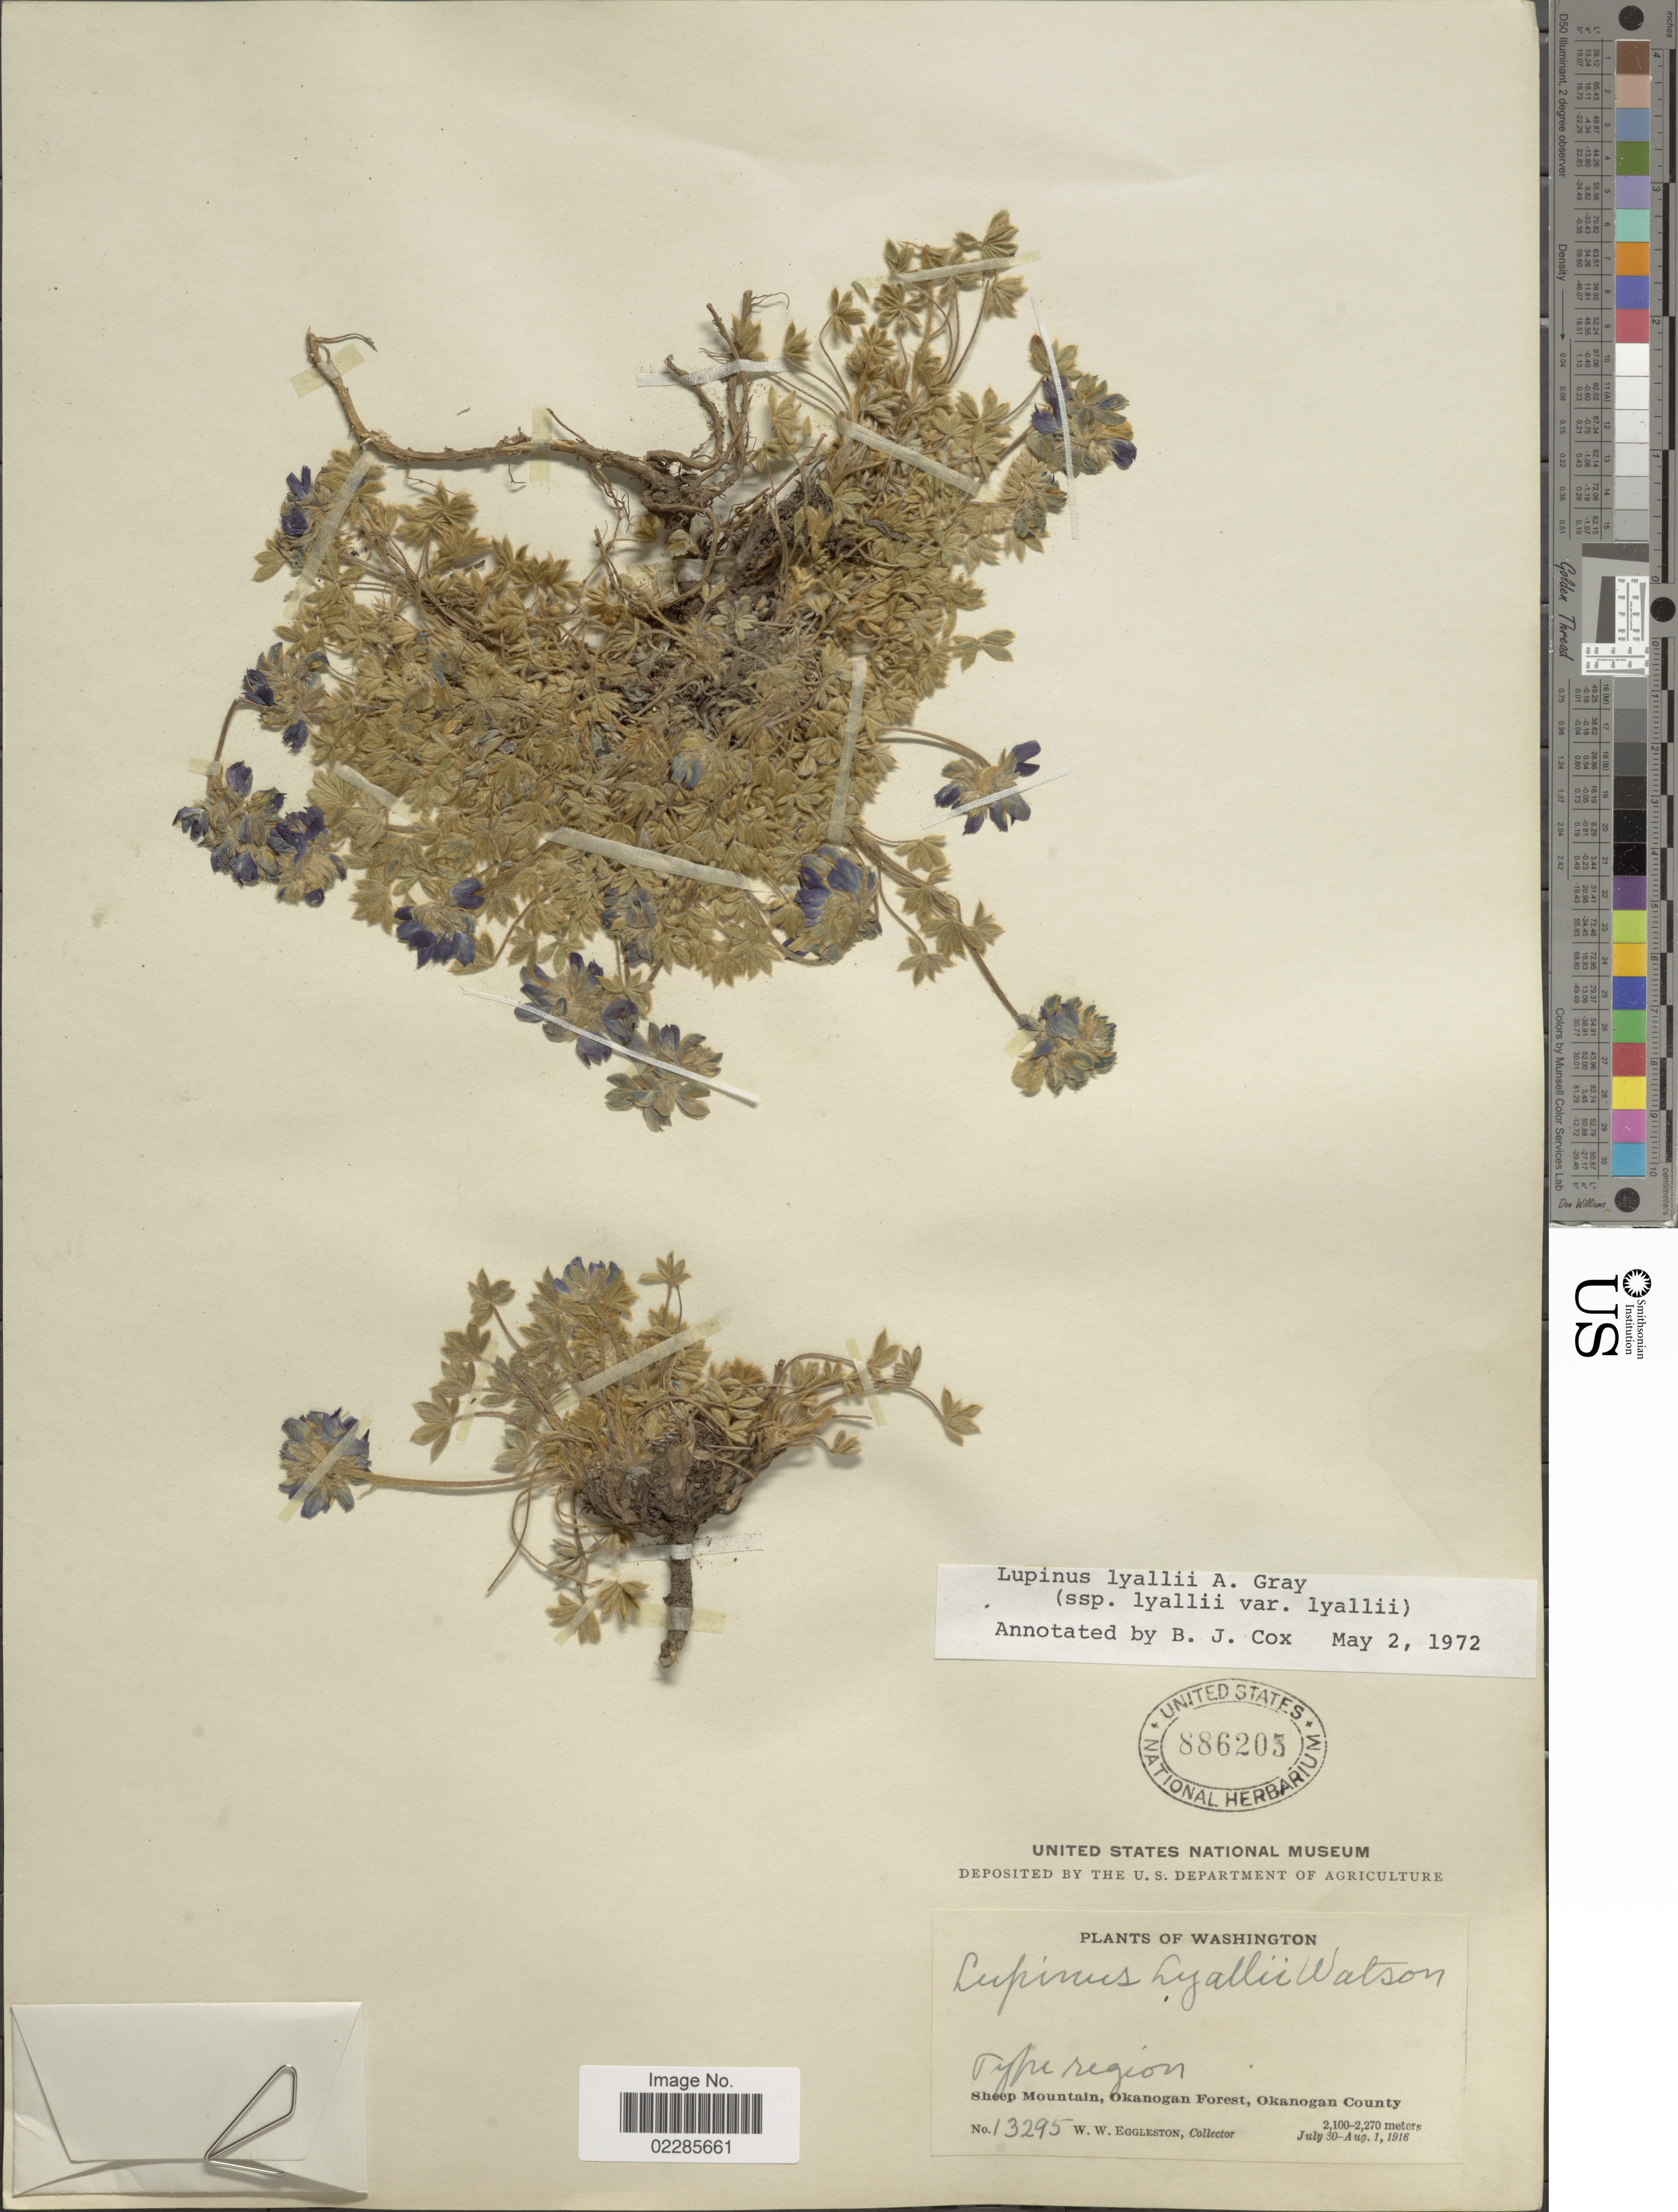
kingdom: Plantae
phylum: Tracheophyta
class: Magnoliopsida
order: Fabales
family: Fabaceae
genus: Lupinus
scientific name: Lupinus lyallii subsp. lyallii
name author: A. Gray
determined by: Cox, B. J.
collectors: W. W. Eggleston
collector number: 13295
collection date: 1916-07-30/1916-08-01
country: United States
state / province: Washington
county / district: Okanogan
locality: Sheep Mountain, Okanogan Forest, Okanogan County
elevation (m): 2100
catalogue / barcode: US 886205